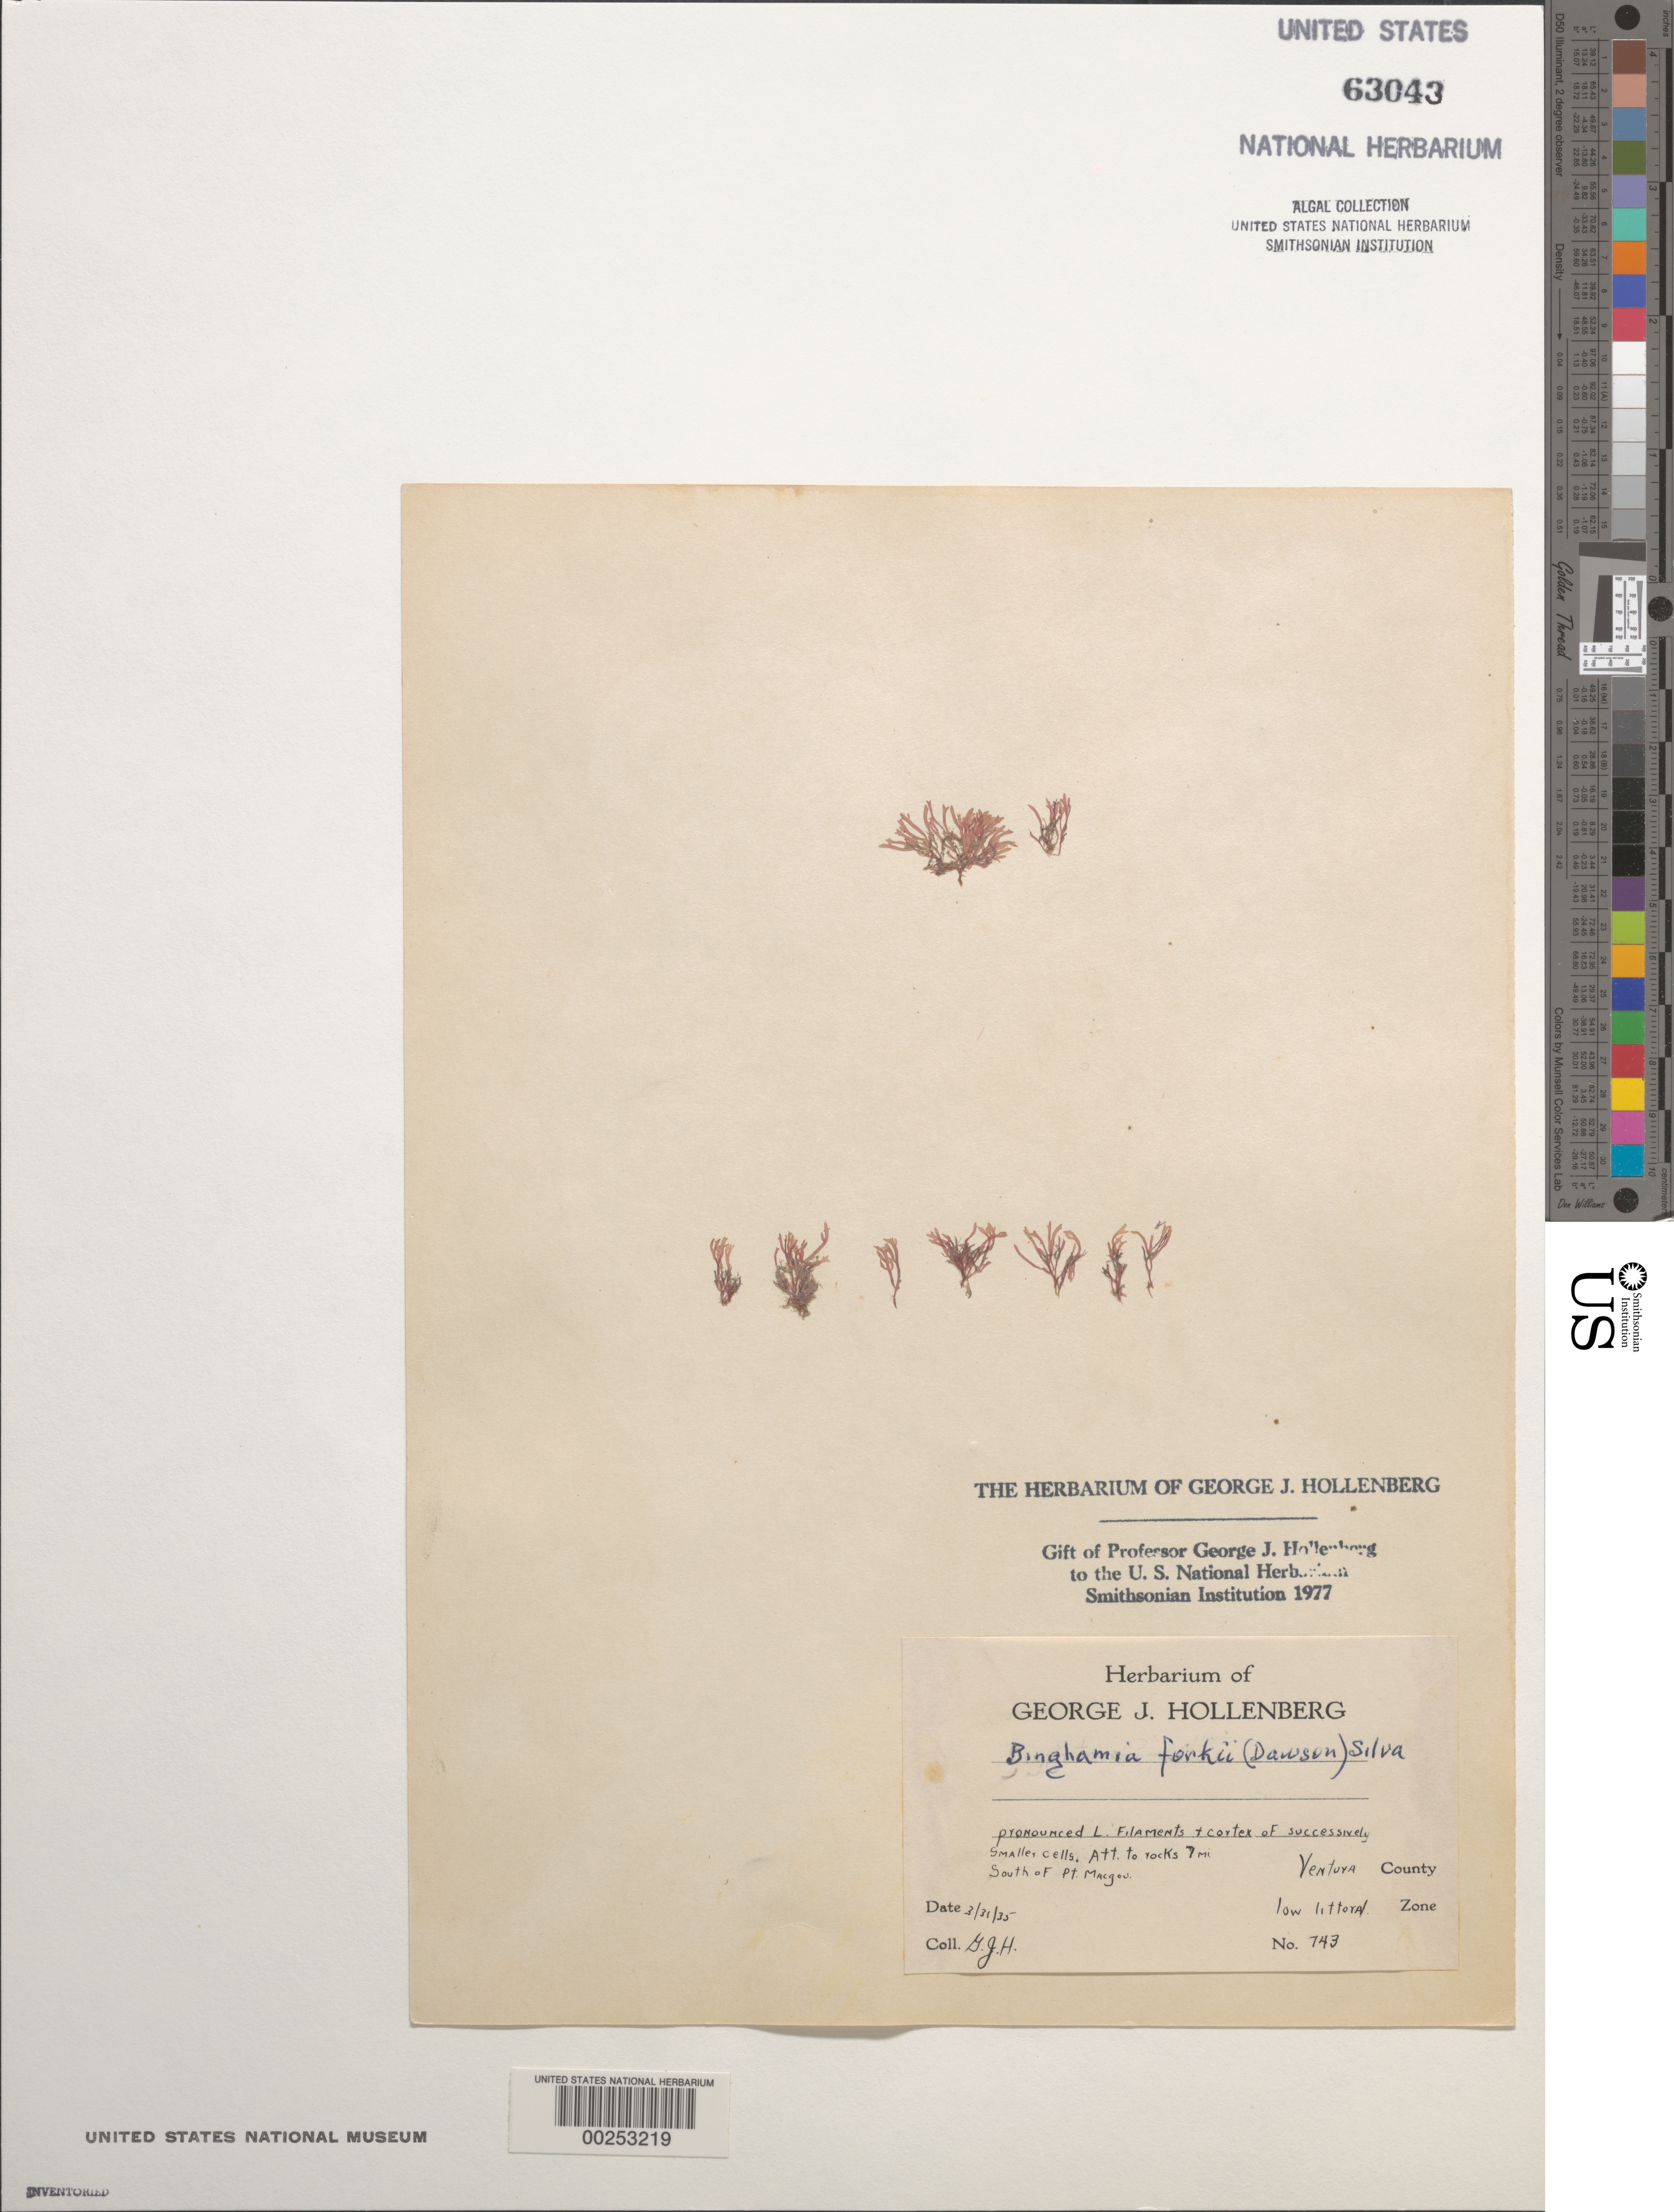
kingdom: Plantae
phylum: Rhodophyta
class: Florideophyceae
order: Rhodymeniales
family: Lomentariaceae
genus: Binghamia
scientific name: Binghamia forkii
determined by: Hollenberg, George J.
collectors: G. Hollenberg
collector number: GJH 743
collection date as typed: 31 Mar 1935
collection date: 1935-03-31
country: United States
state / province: California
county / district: Ventura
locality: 7 miles south of Point Mugu (Point Magu)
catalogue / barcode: US 63043